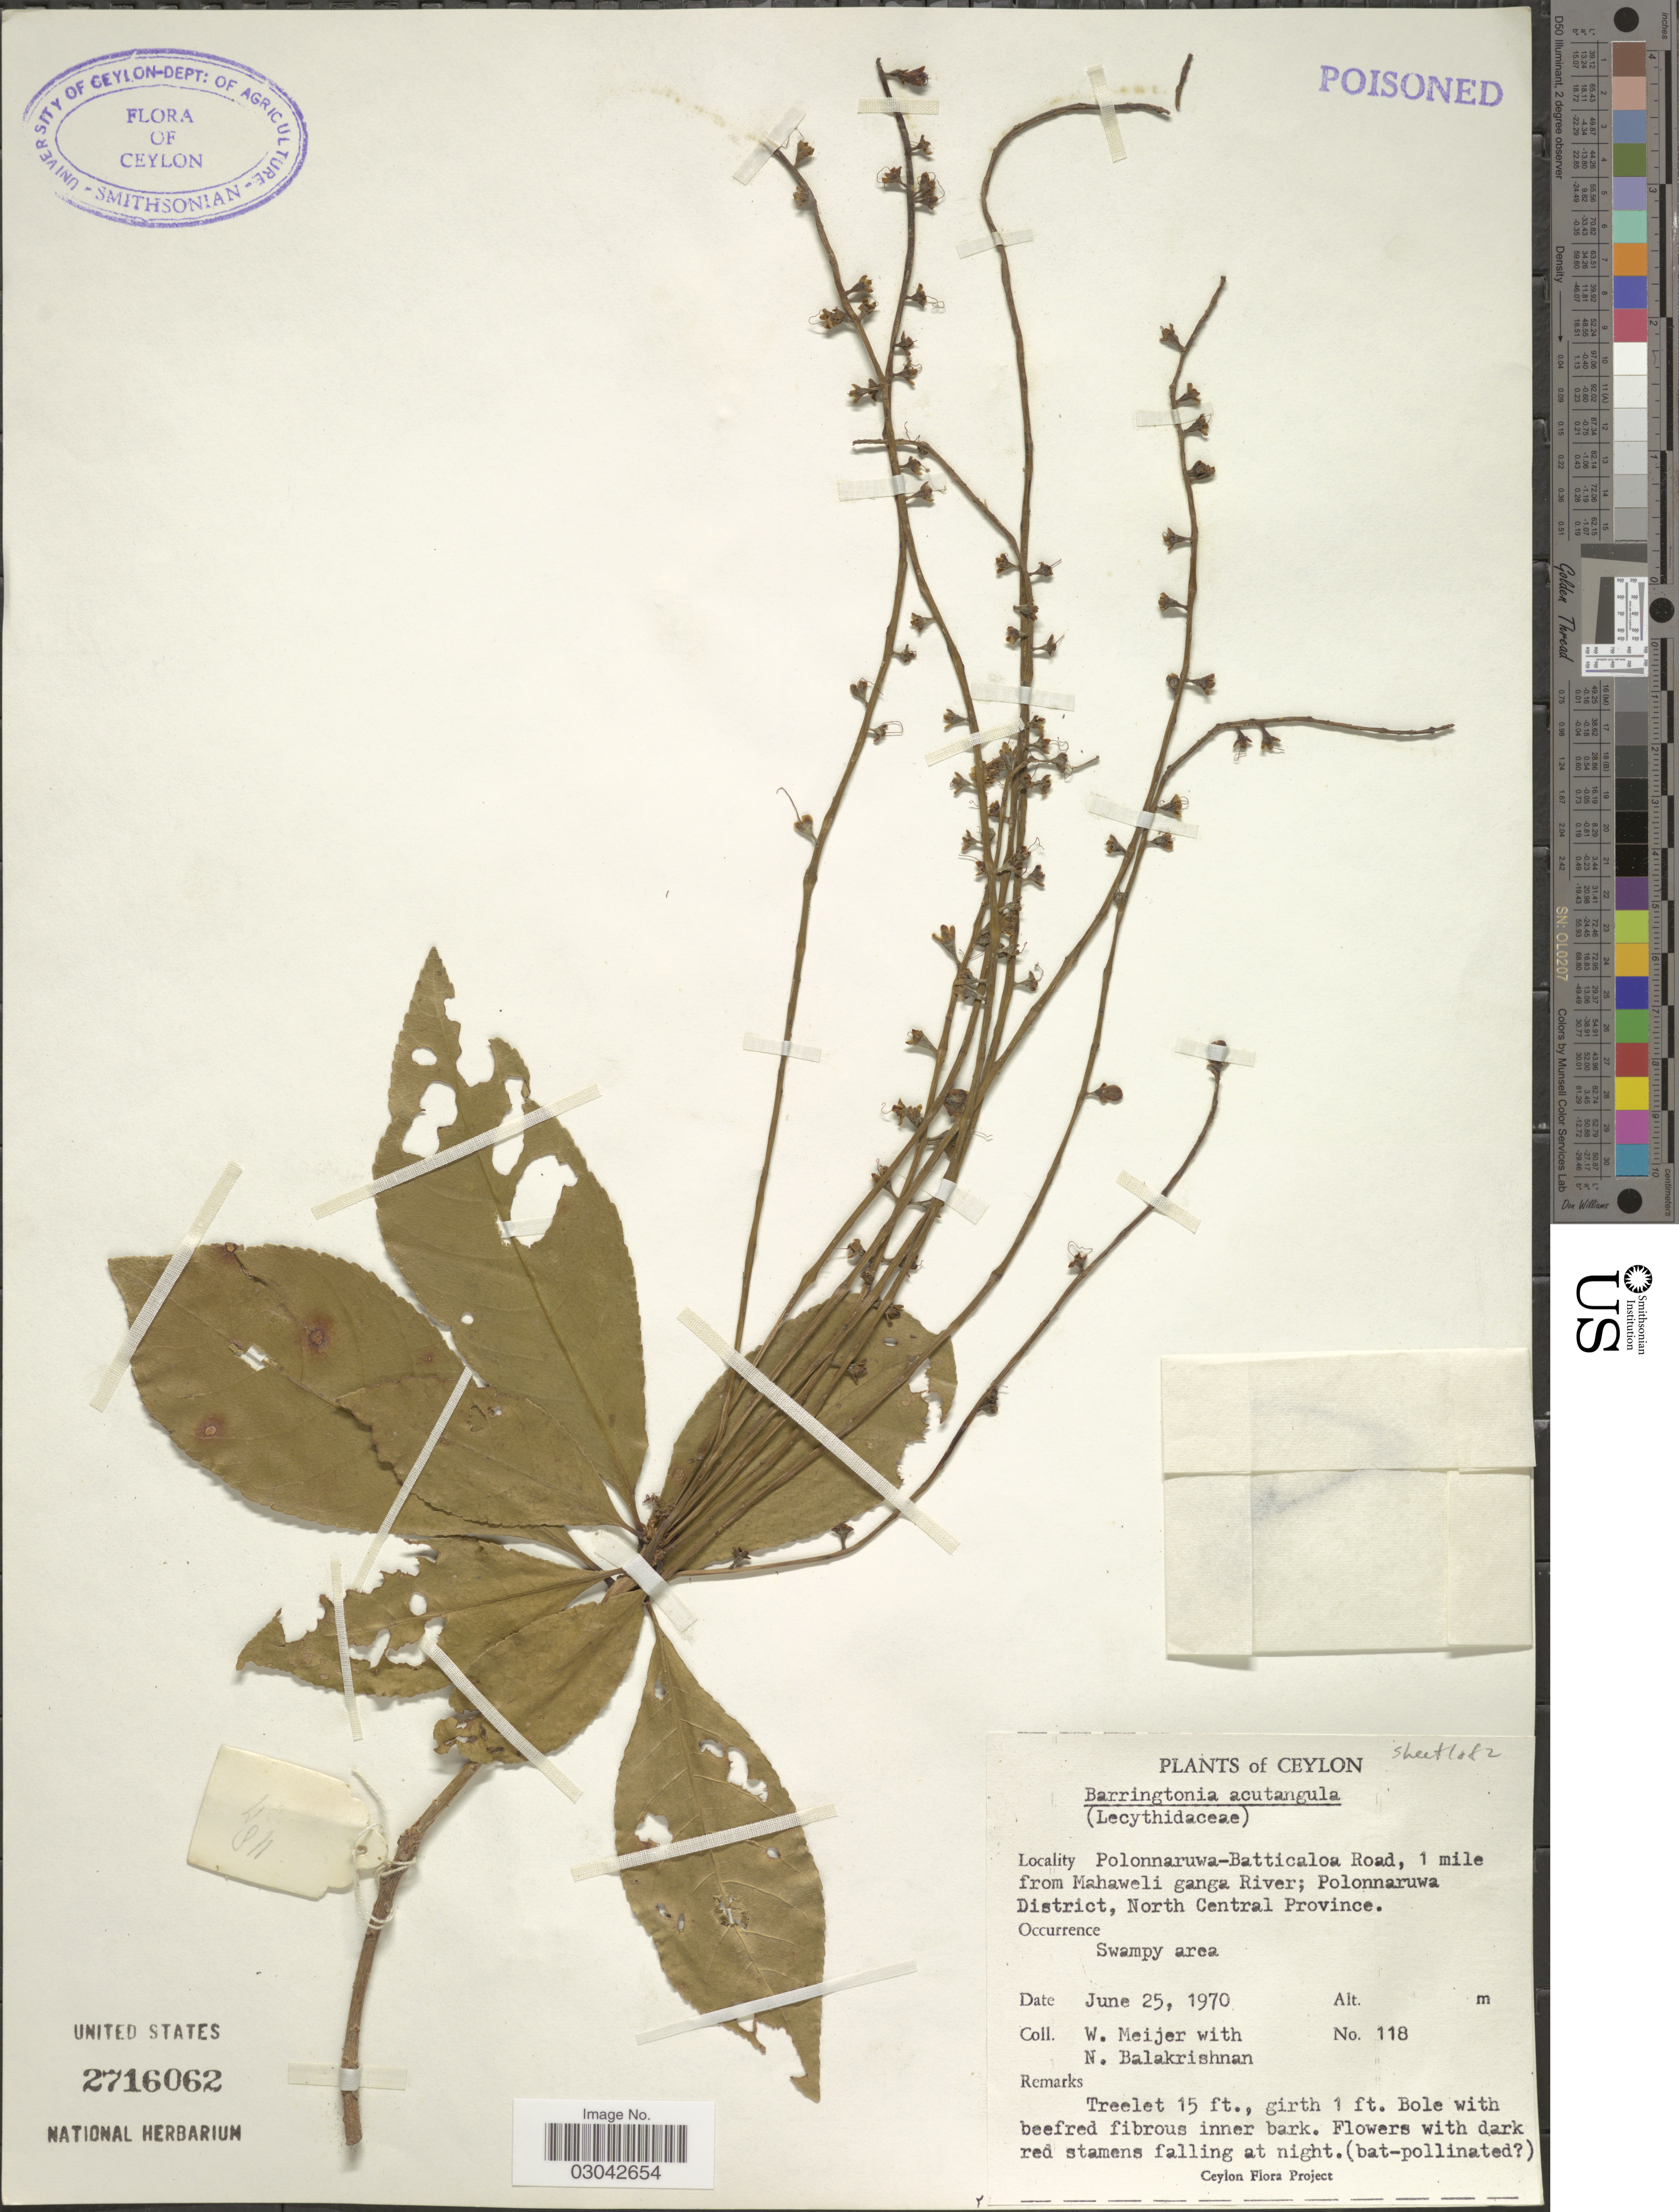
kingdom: Plantae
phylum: Tracheophyta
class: Magnoliopsida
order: Ericales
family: Lecythidaceae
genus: Barringtonia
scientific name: Barringtonia acutangula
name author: (L.) Gaertn.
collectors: W. Meijer & N. Balakrishnan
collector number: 118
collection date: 1970-06-25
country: Sri Lanka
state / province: North Central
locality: Ceylon. Polonnaruwa-Batticaloa Road, 1 mile from Mahaweli ganga River; Polonnaruwa District.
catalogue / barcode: US 2716062